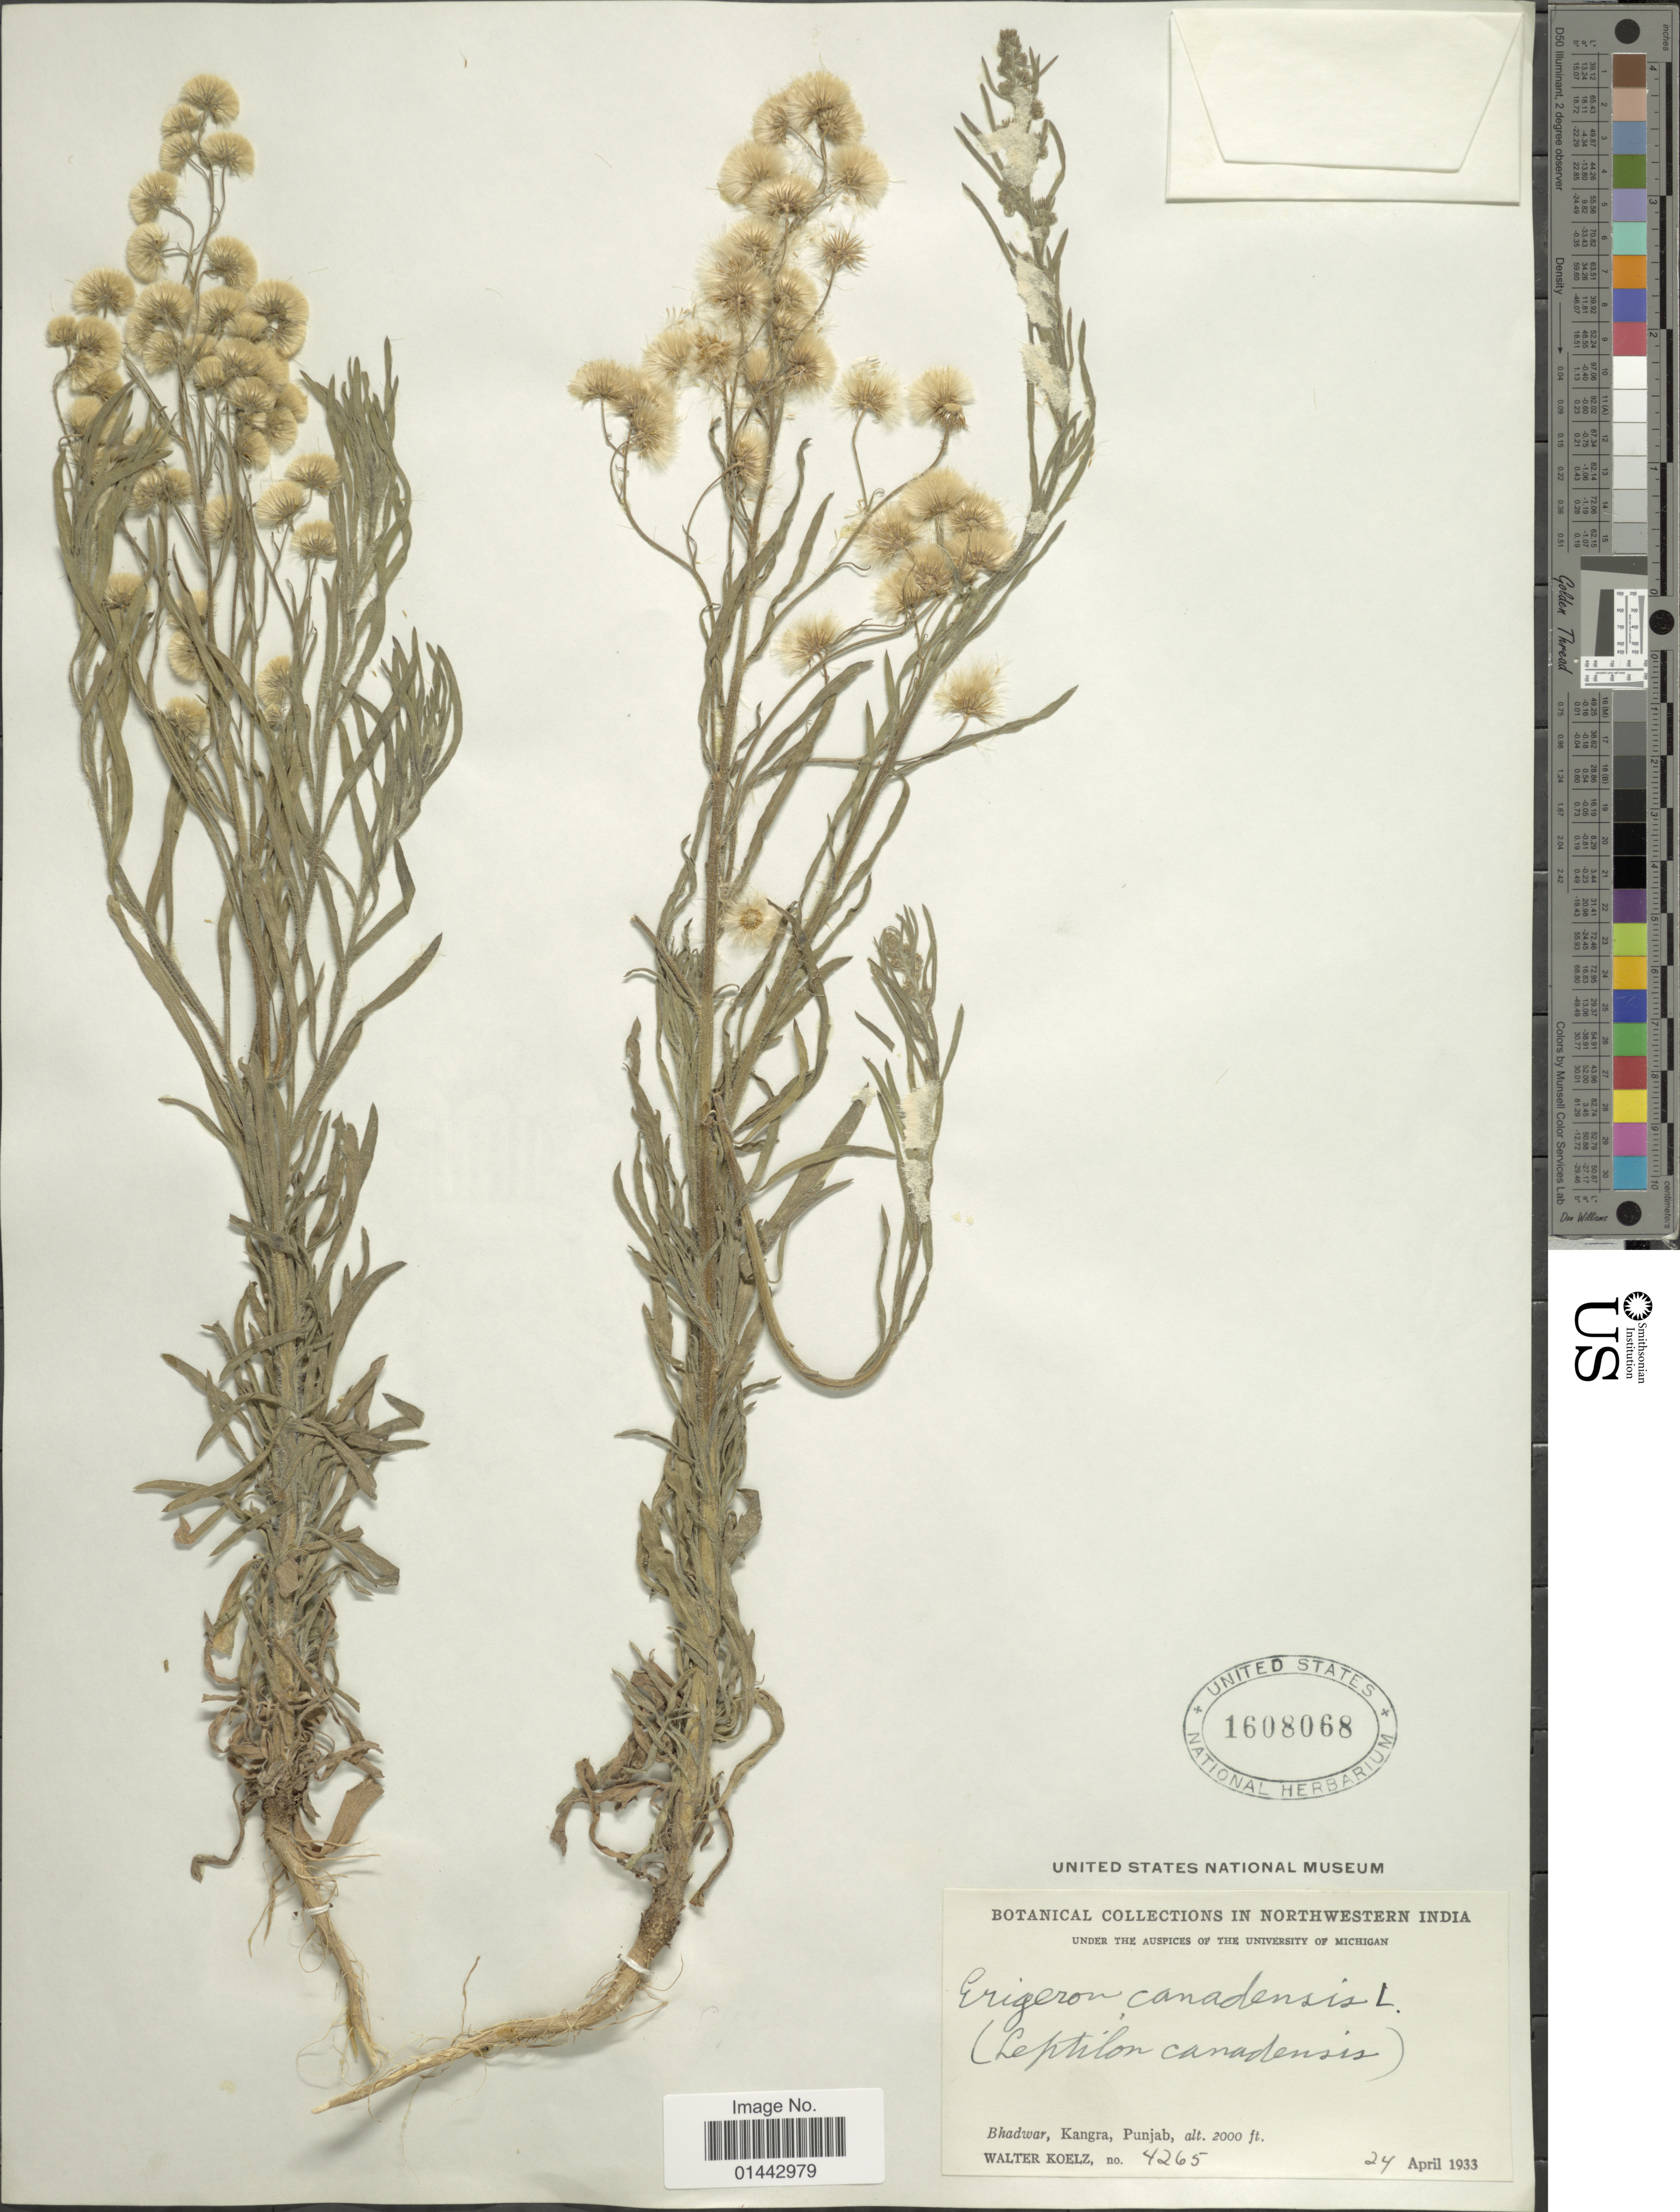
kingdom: Plantae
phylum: Tracheophyta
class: Magnoliopsida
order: Asterales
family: Asteraceae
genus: Erigeron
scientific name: Erigeron bonariensis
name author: L.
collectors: W. N. Koelz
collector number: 4265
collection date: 1933-04-24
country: India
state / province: Himachal Pradesh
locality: Northwestern India, Bhadwar, Kangra, Punjab.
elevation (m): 610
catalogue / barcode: US 1608068